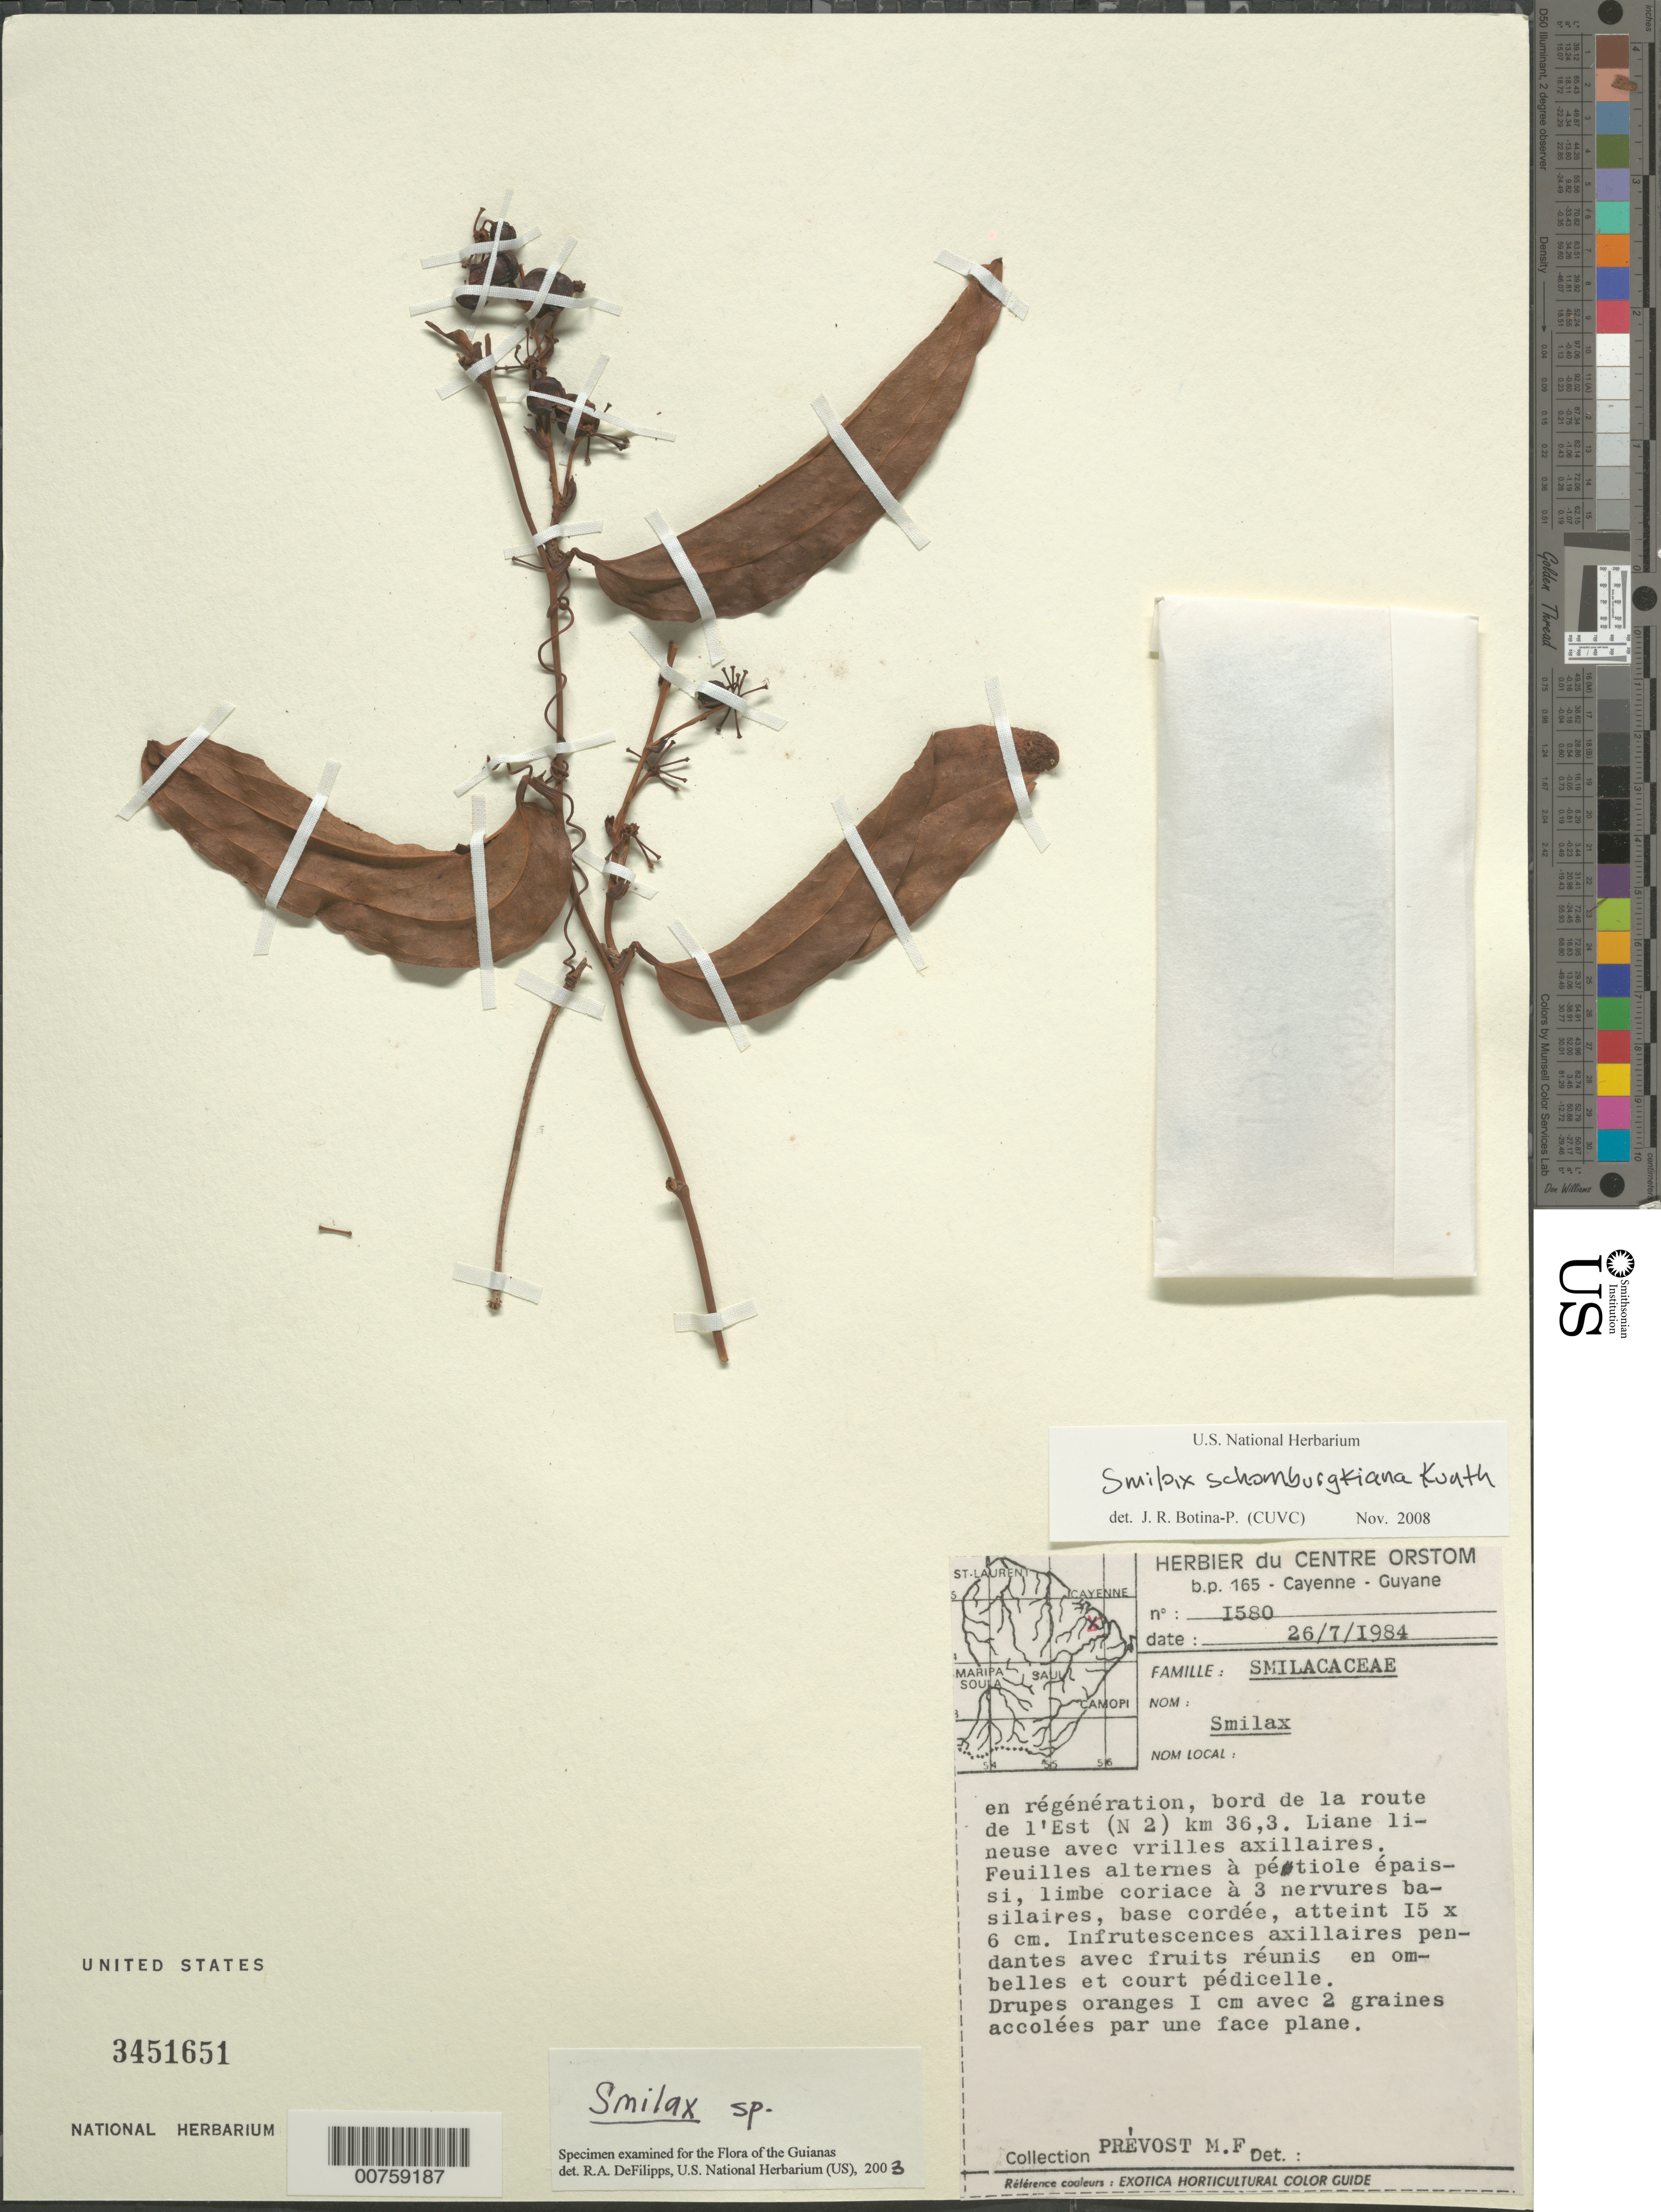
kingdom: Plantae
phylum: Tracheophyta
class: Liliopsida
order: Liliales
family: Smilacaceae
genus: Smilax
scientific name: Smilax schomburgkiana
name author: Kunth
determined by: Botina-P., J. R.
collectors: M.-F. Prévost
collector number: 1580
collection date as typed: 26-Jul-84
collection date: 1984-07-26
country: French Guiana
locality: Route de l'Est (N2) km 36.3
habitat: Secondary vegetation at edge of road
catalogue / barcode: US 3451651